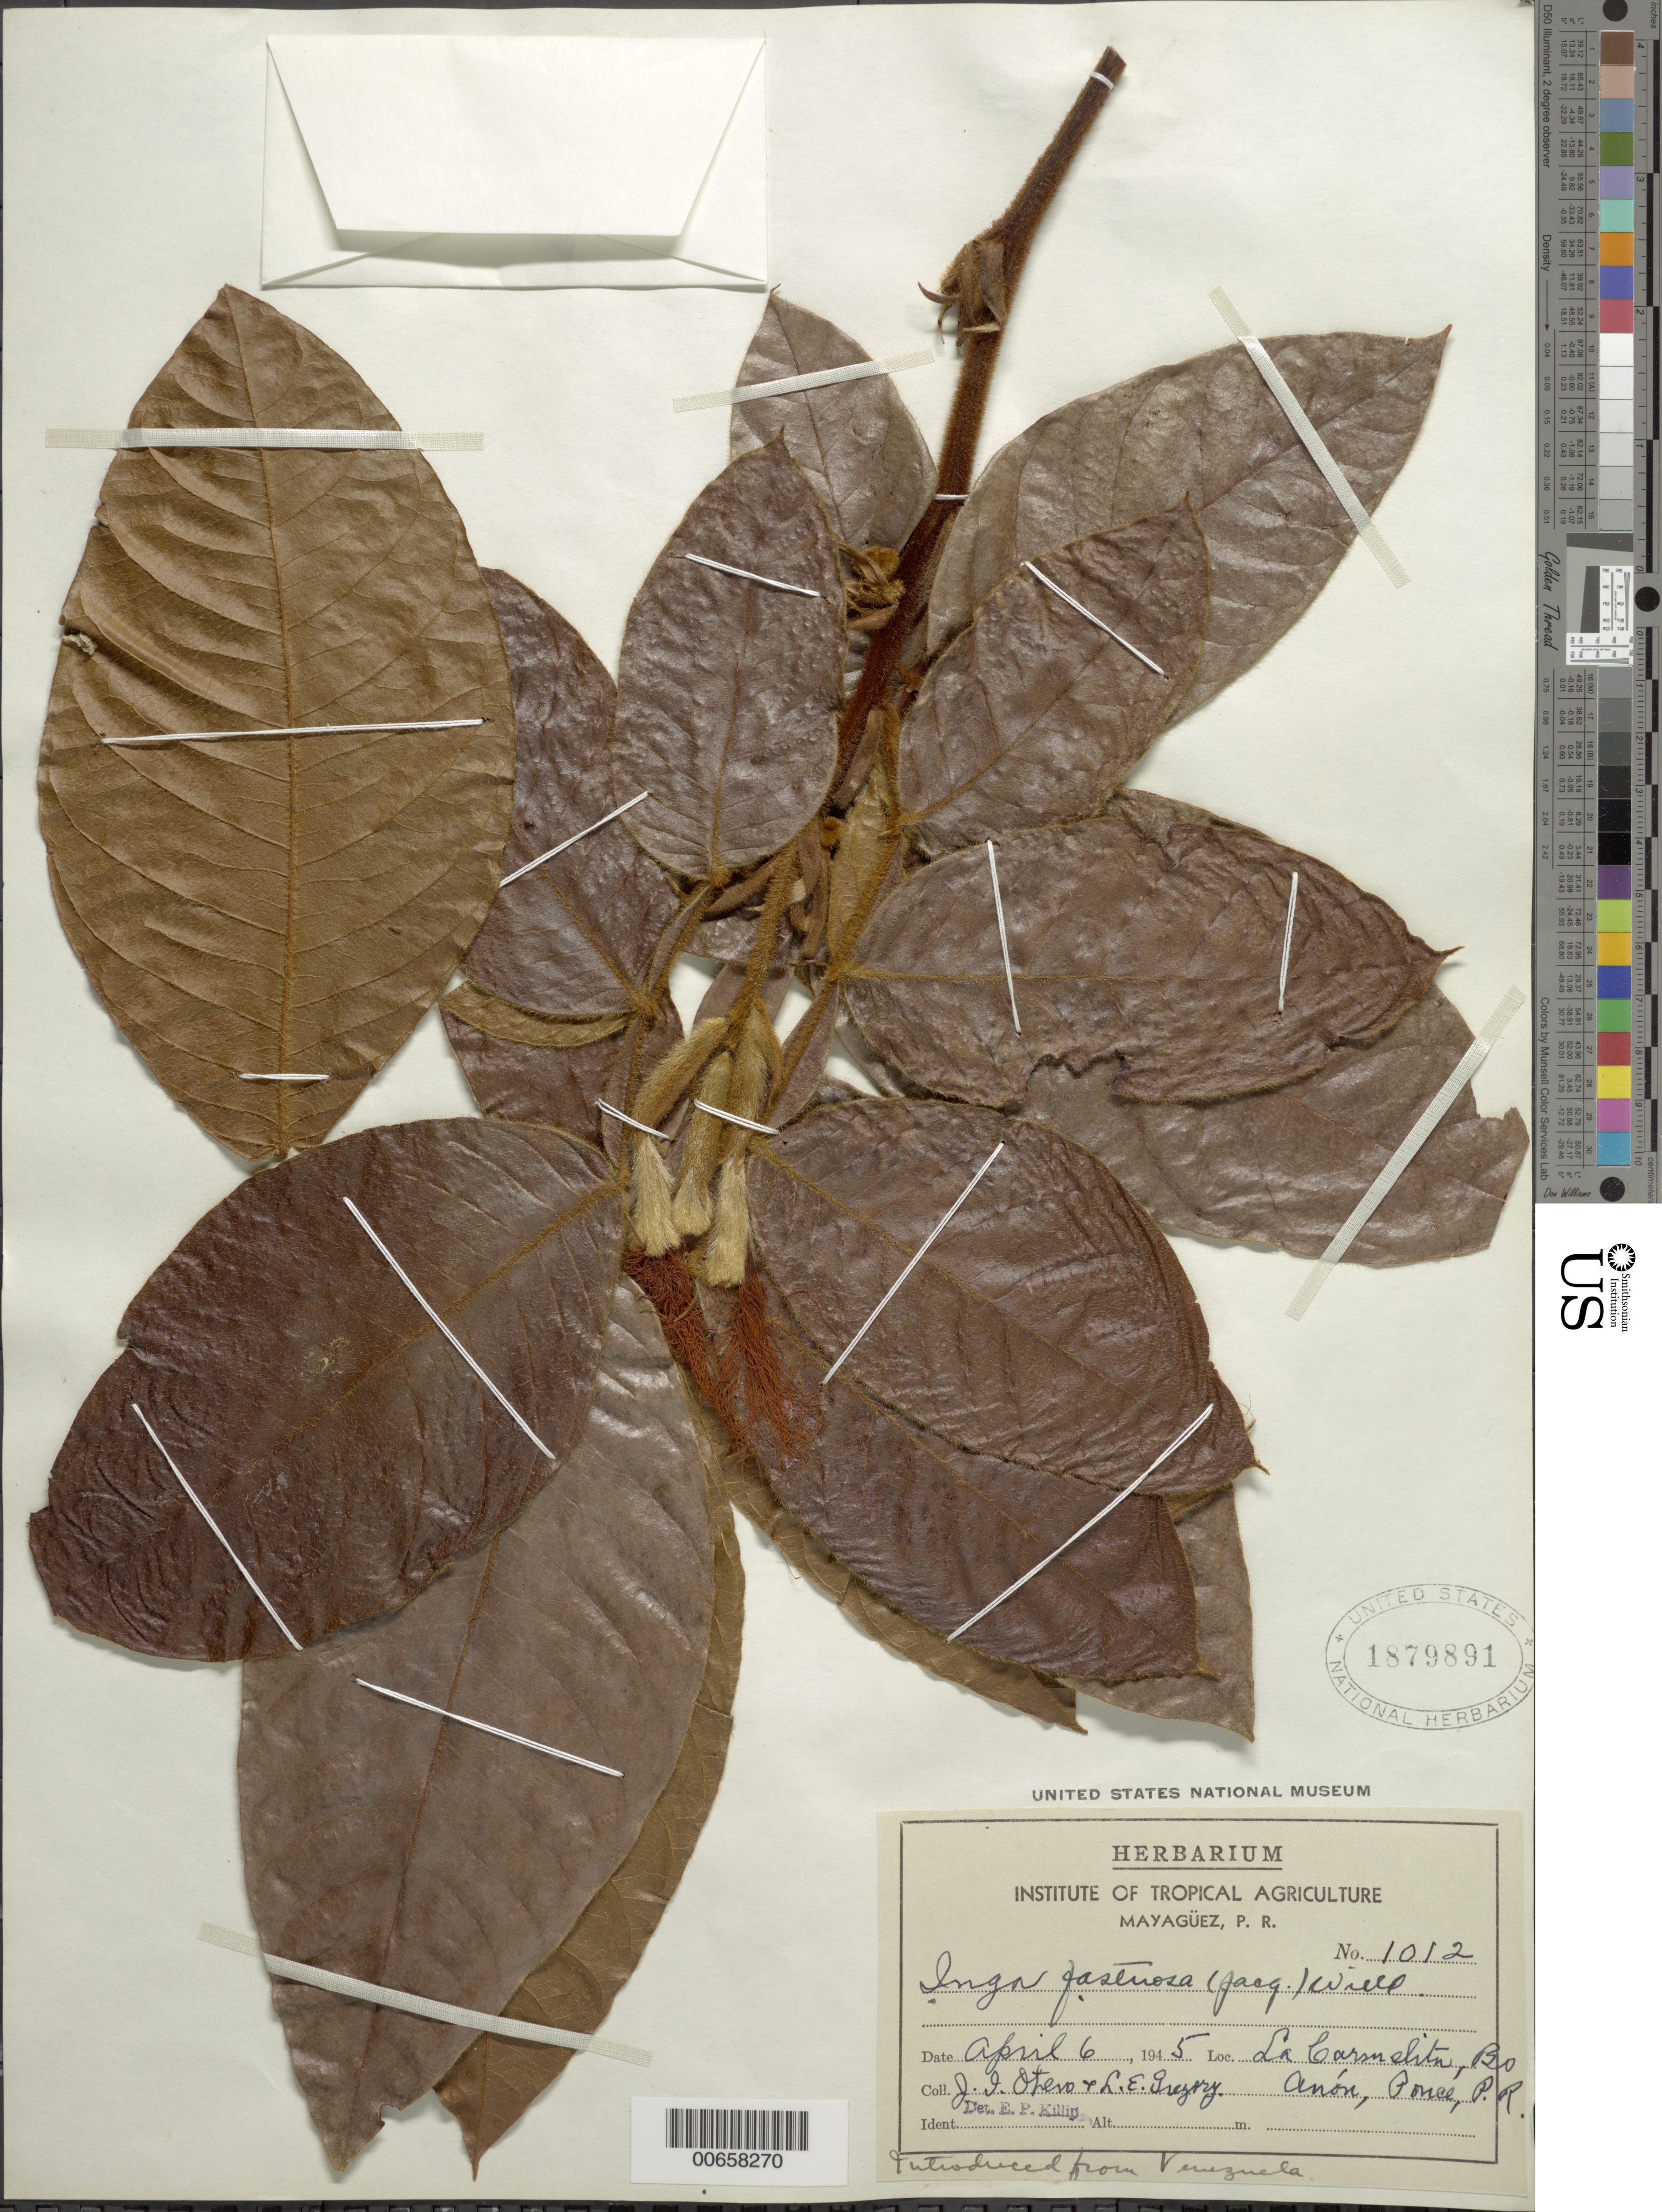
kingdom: Plantae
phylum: Tracheophyta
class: Magnoliopsida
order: Fabales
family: Fabaceae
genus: Inga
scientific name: Inga fastuosa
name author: (Jacq.) Willd.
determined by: Killip, Ellsworth P.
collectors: J. Otero & L. E. Gregory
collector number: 1012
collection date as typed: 06 Apr 1945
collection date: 1945-04-06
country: Puerto Rico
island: Greater Antilles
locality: Mayaguez, La Carmelita, Bo. Anon, Ponce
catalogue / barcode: US 1879891